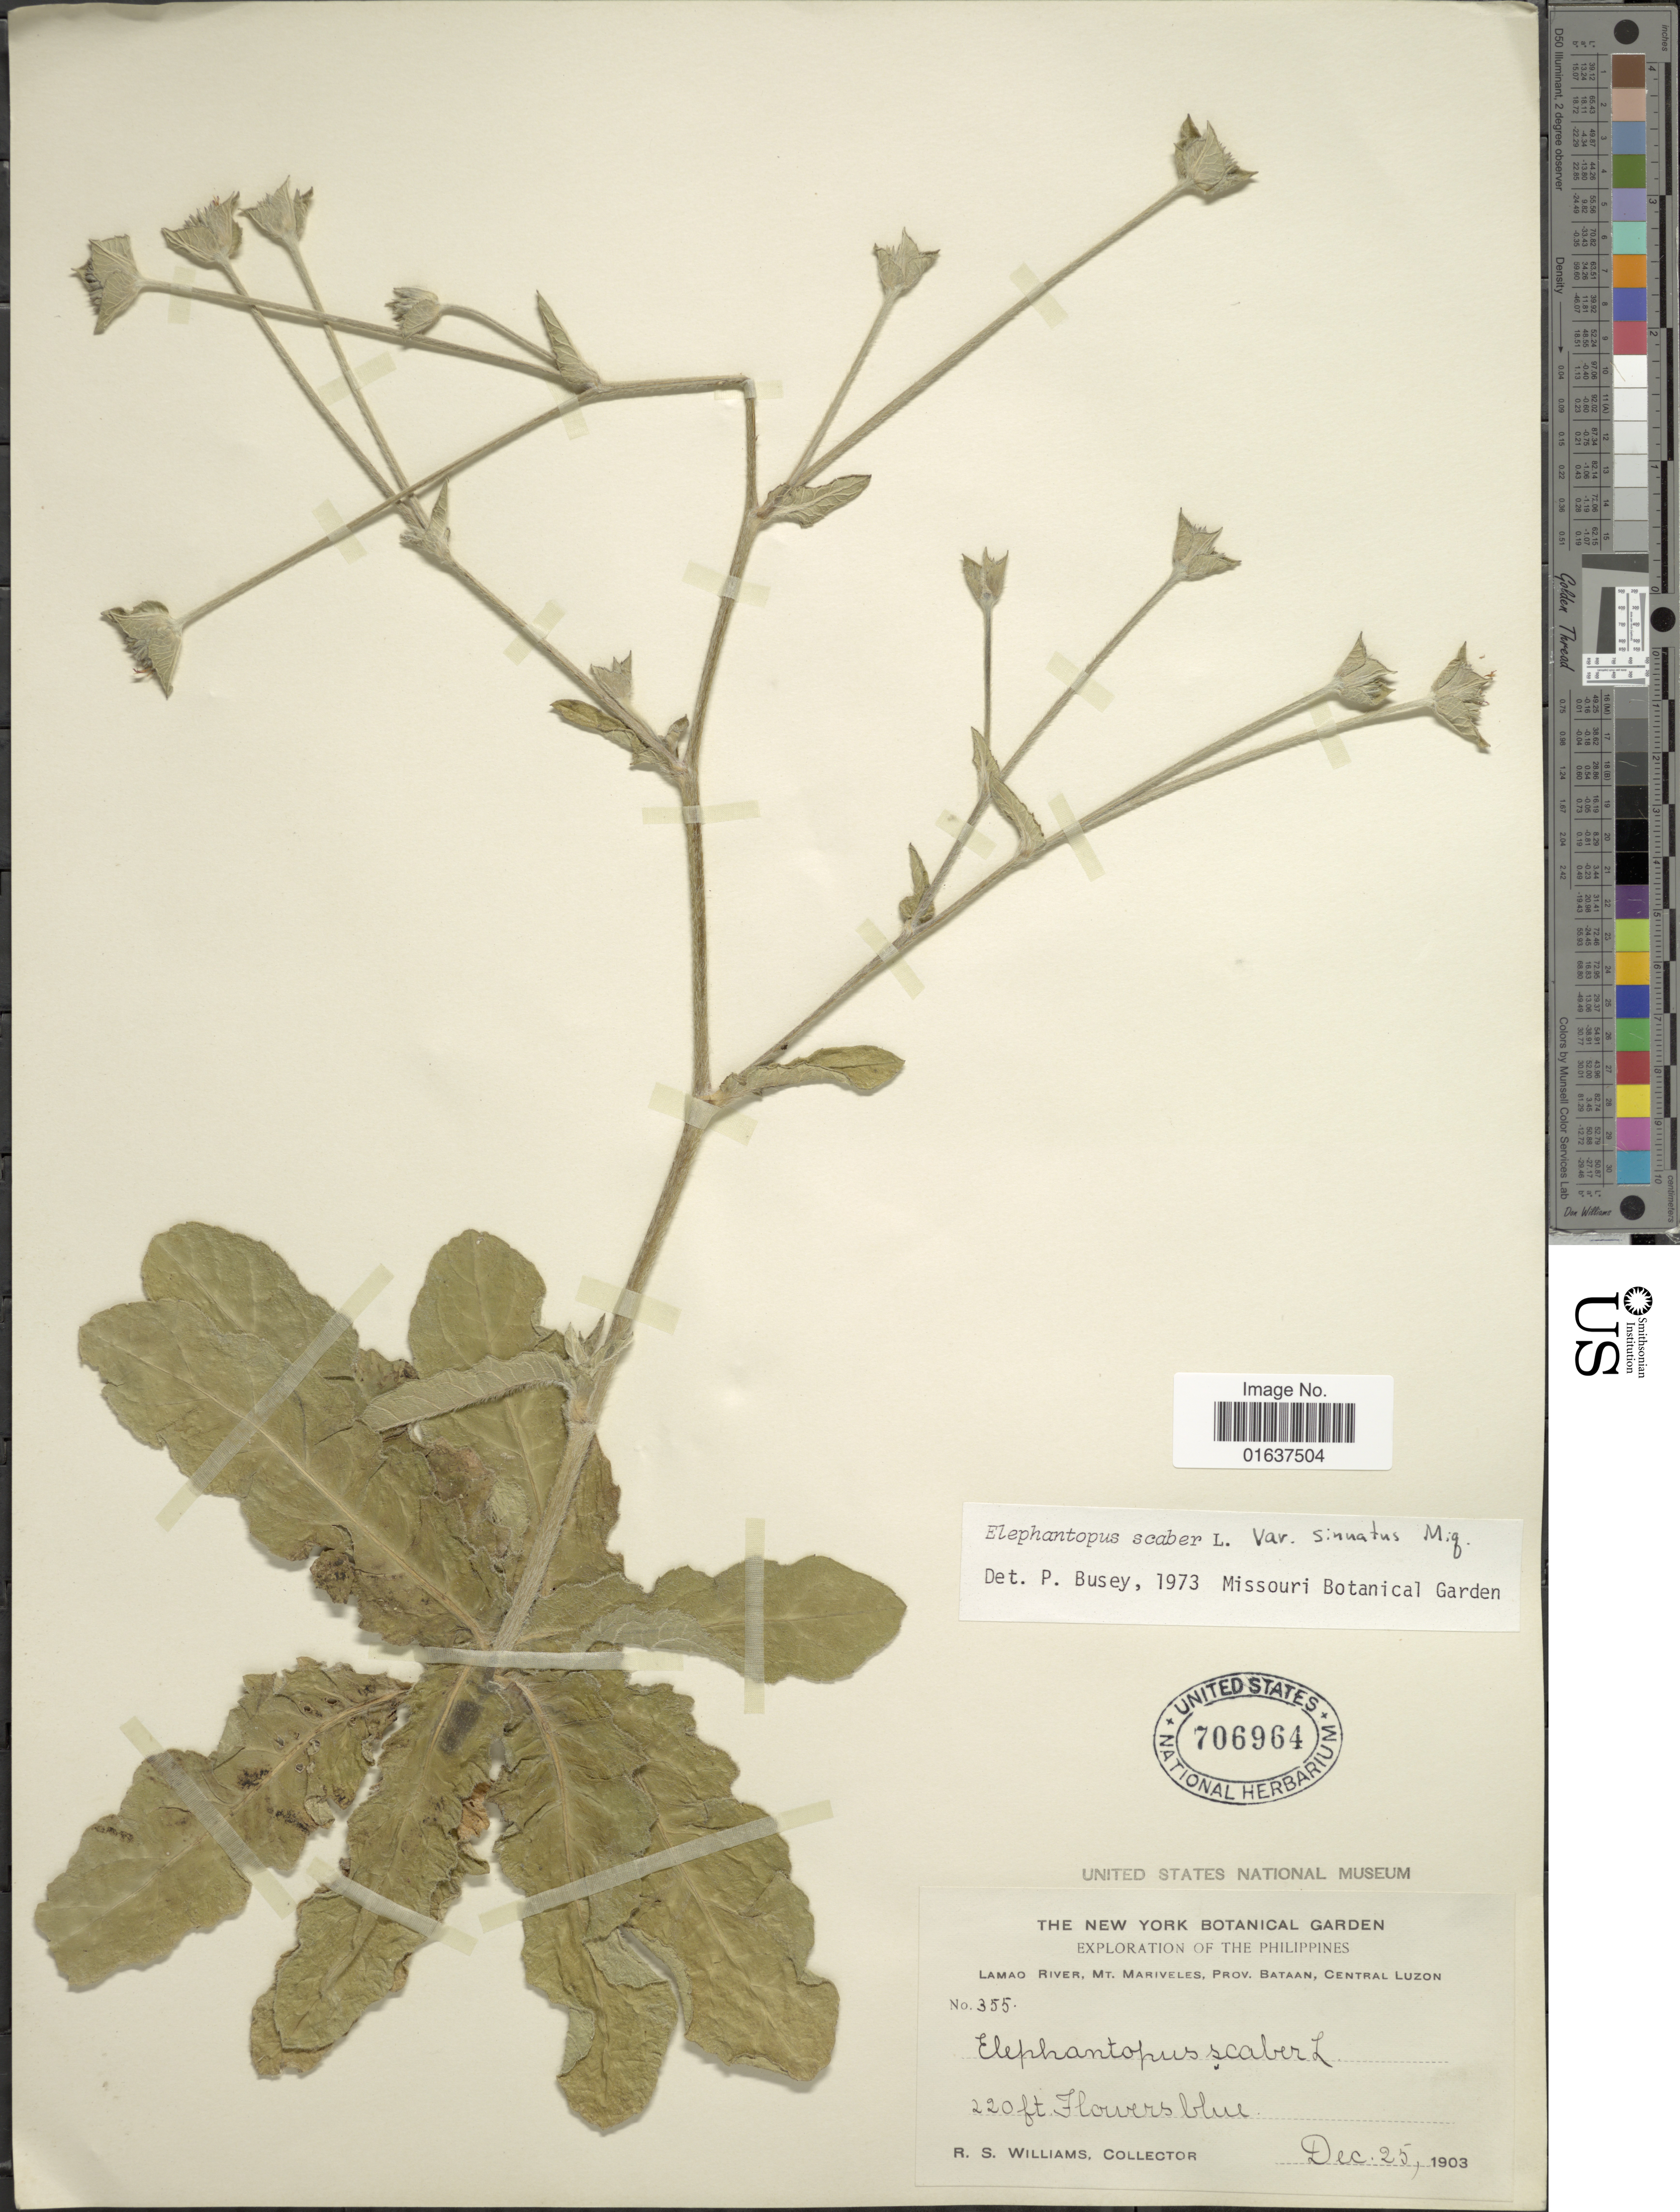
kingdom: Plantae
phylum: Tracheophyta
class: Magnoliopsida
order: Asterales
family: Asteraceae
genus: Elephantopus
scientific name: Elephantopus scaber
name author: L.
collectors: R. S. Williams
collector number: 355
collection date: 1903-12-25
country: Philippines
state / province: Central Luzon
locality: Lamao River, Mt. Marivekles, Prov. Bataan, central luzon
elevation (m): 67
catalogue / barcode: US 706964